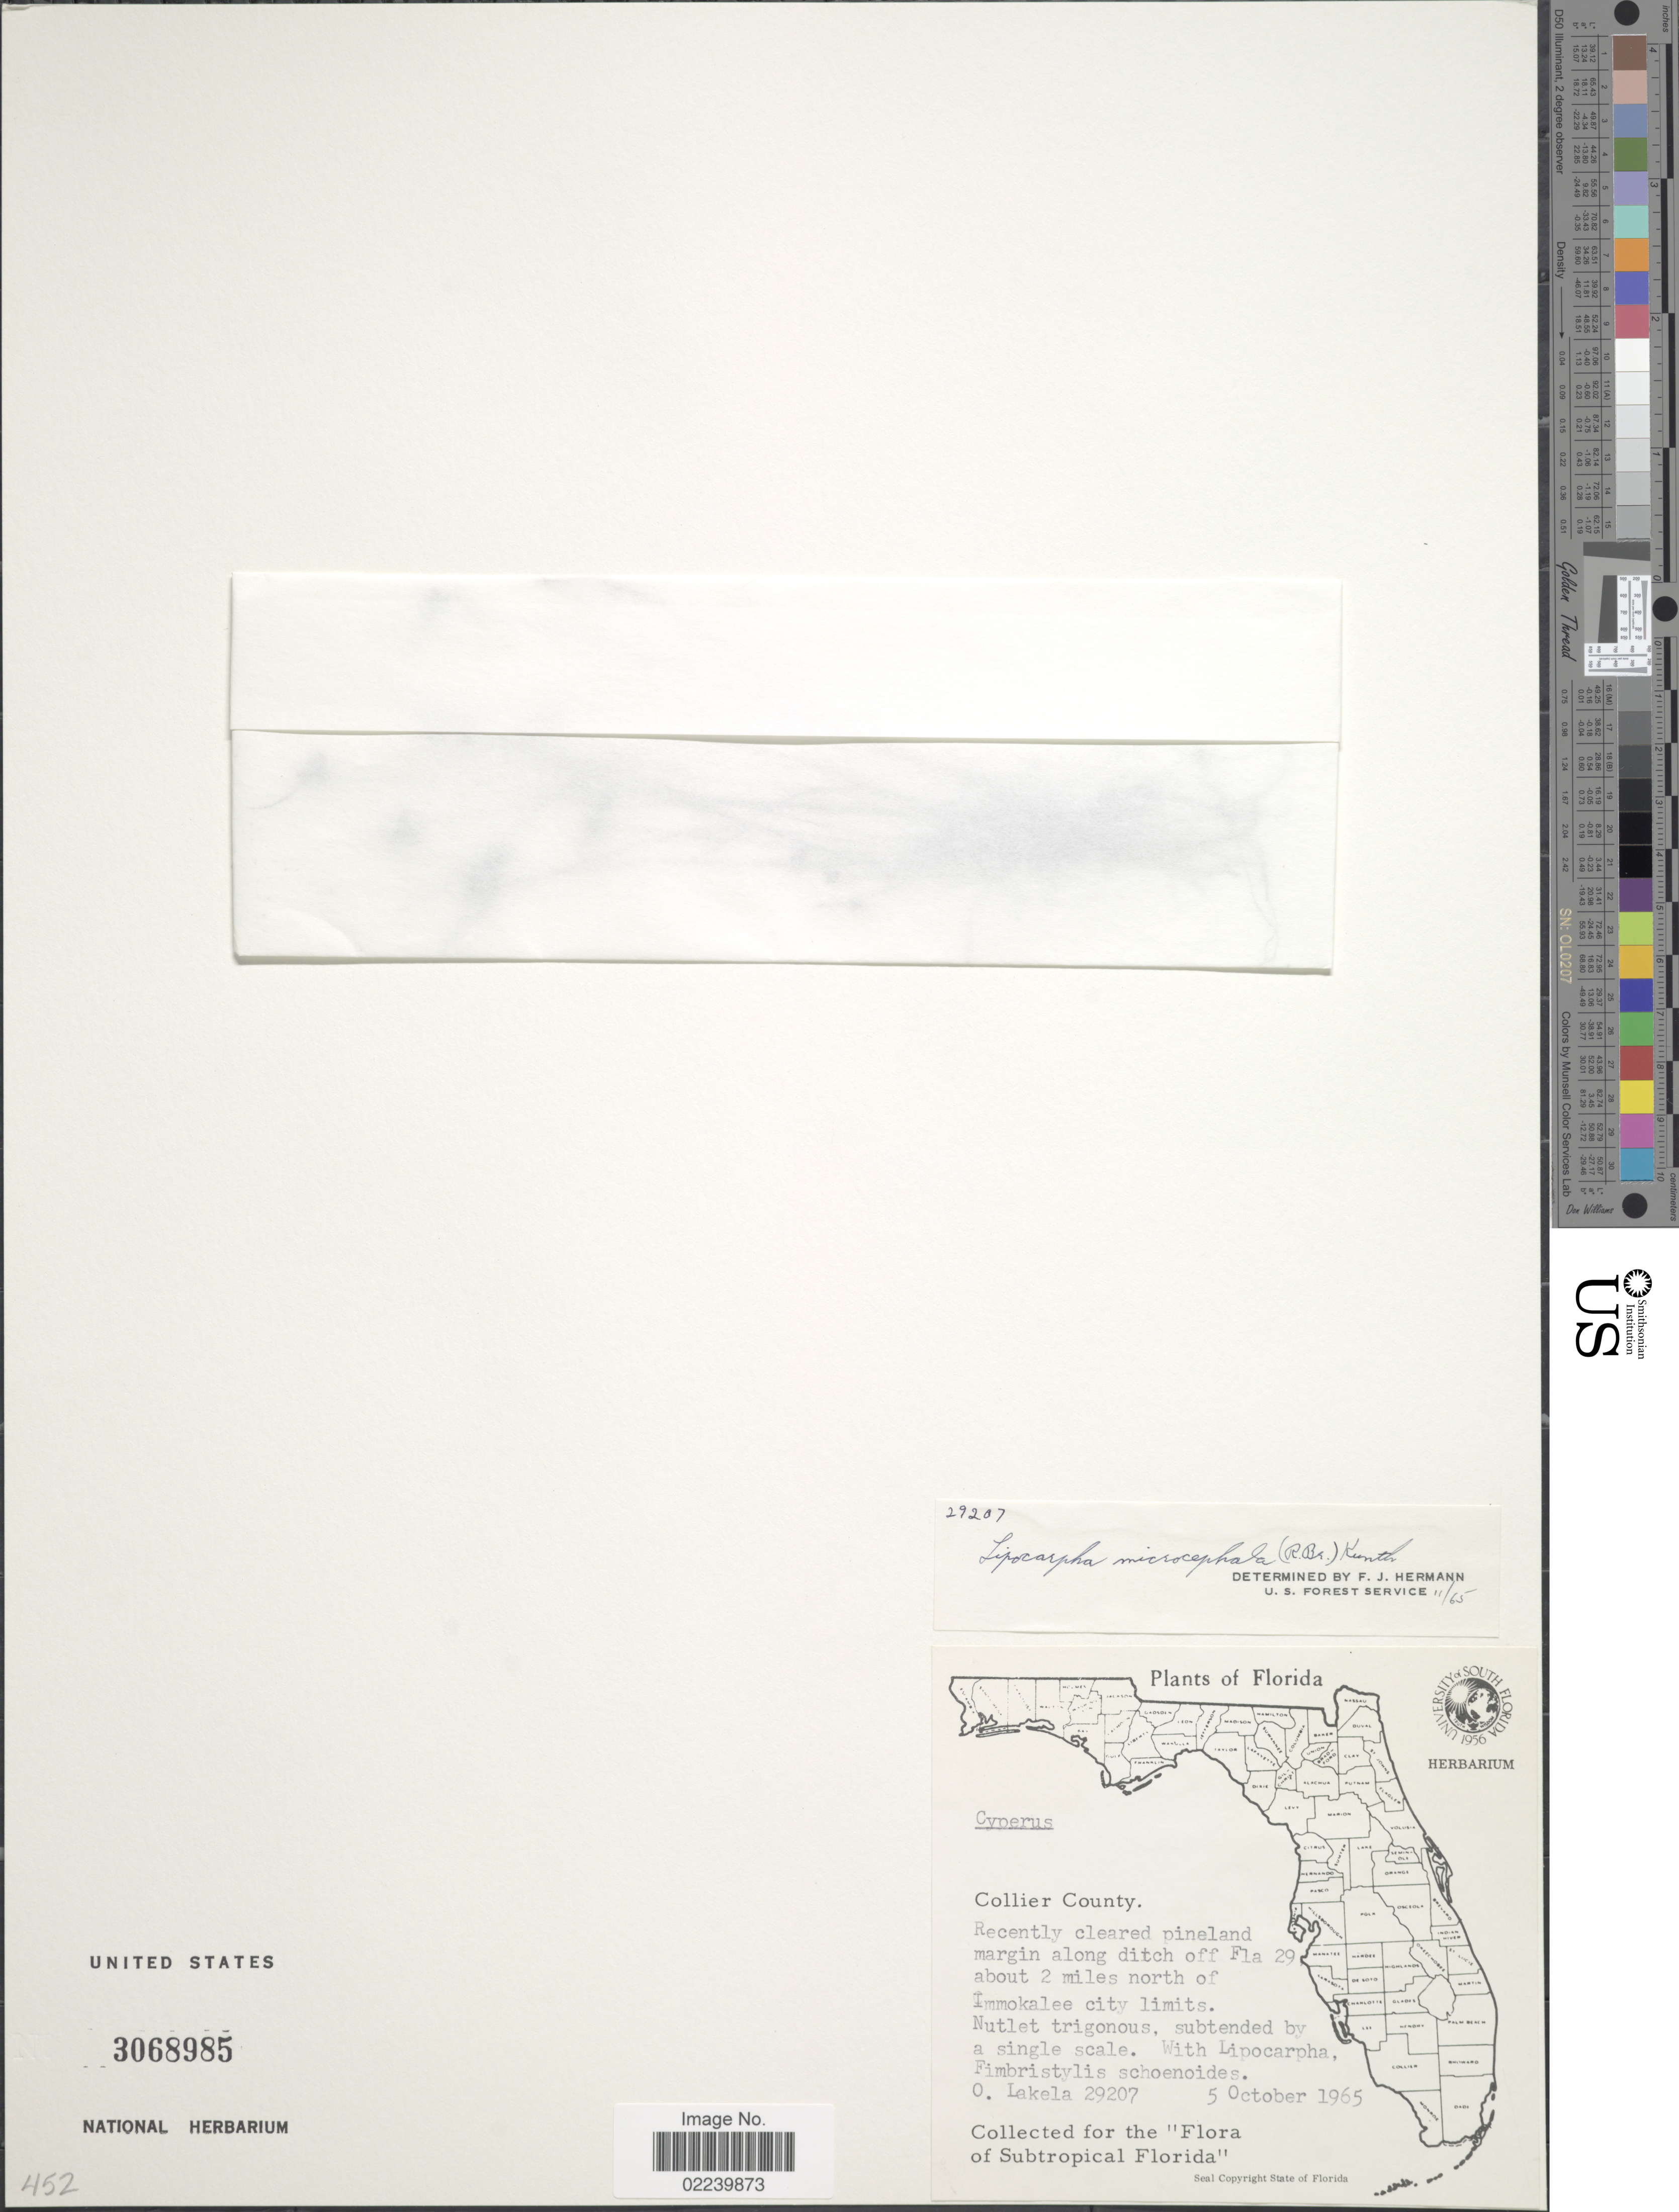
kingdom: Plantae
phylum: Tracheophyta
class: Liliopsida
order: Poales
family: Cyperaceae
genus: Cyperus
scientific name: Cyperus neochinensis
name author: (Tang & F.T. Wang) Bauters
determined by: Strong, M. T., (US), Smithsonian Institution - National Museum of Natural History (UNITED STATES)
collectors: O. Lakela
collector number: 29207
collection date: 1965-10-05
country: United States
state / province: Florida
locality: Collier County, Recently cleared pineland margin along ditch off Fla 29 about 2 miles north of Immokalee city limits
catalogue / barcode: US 3068985